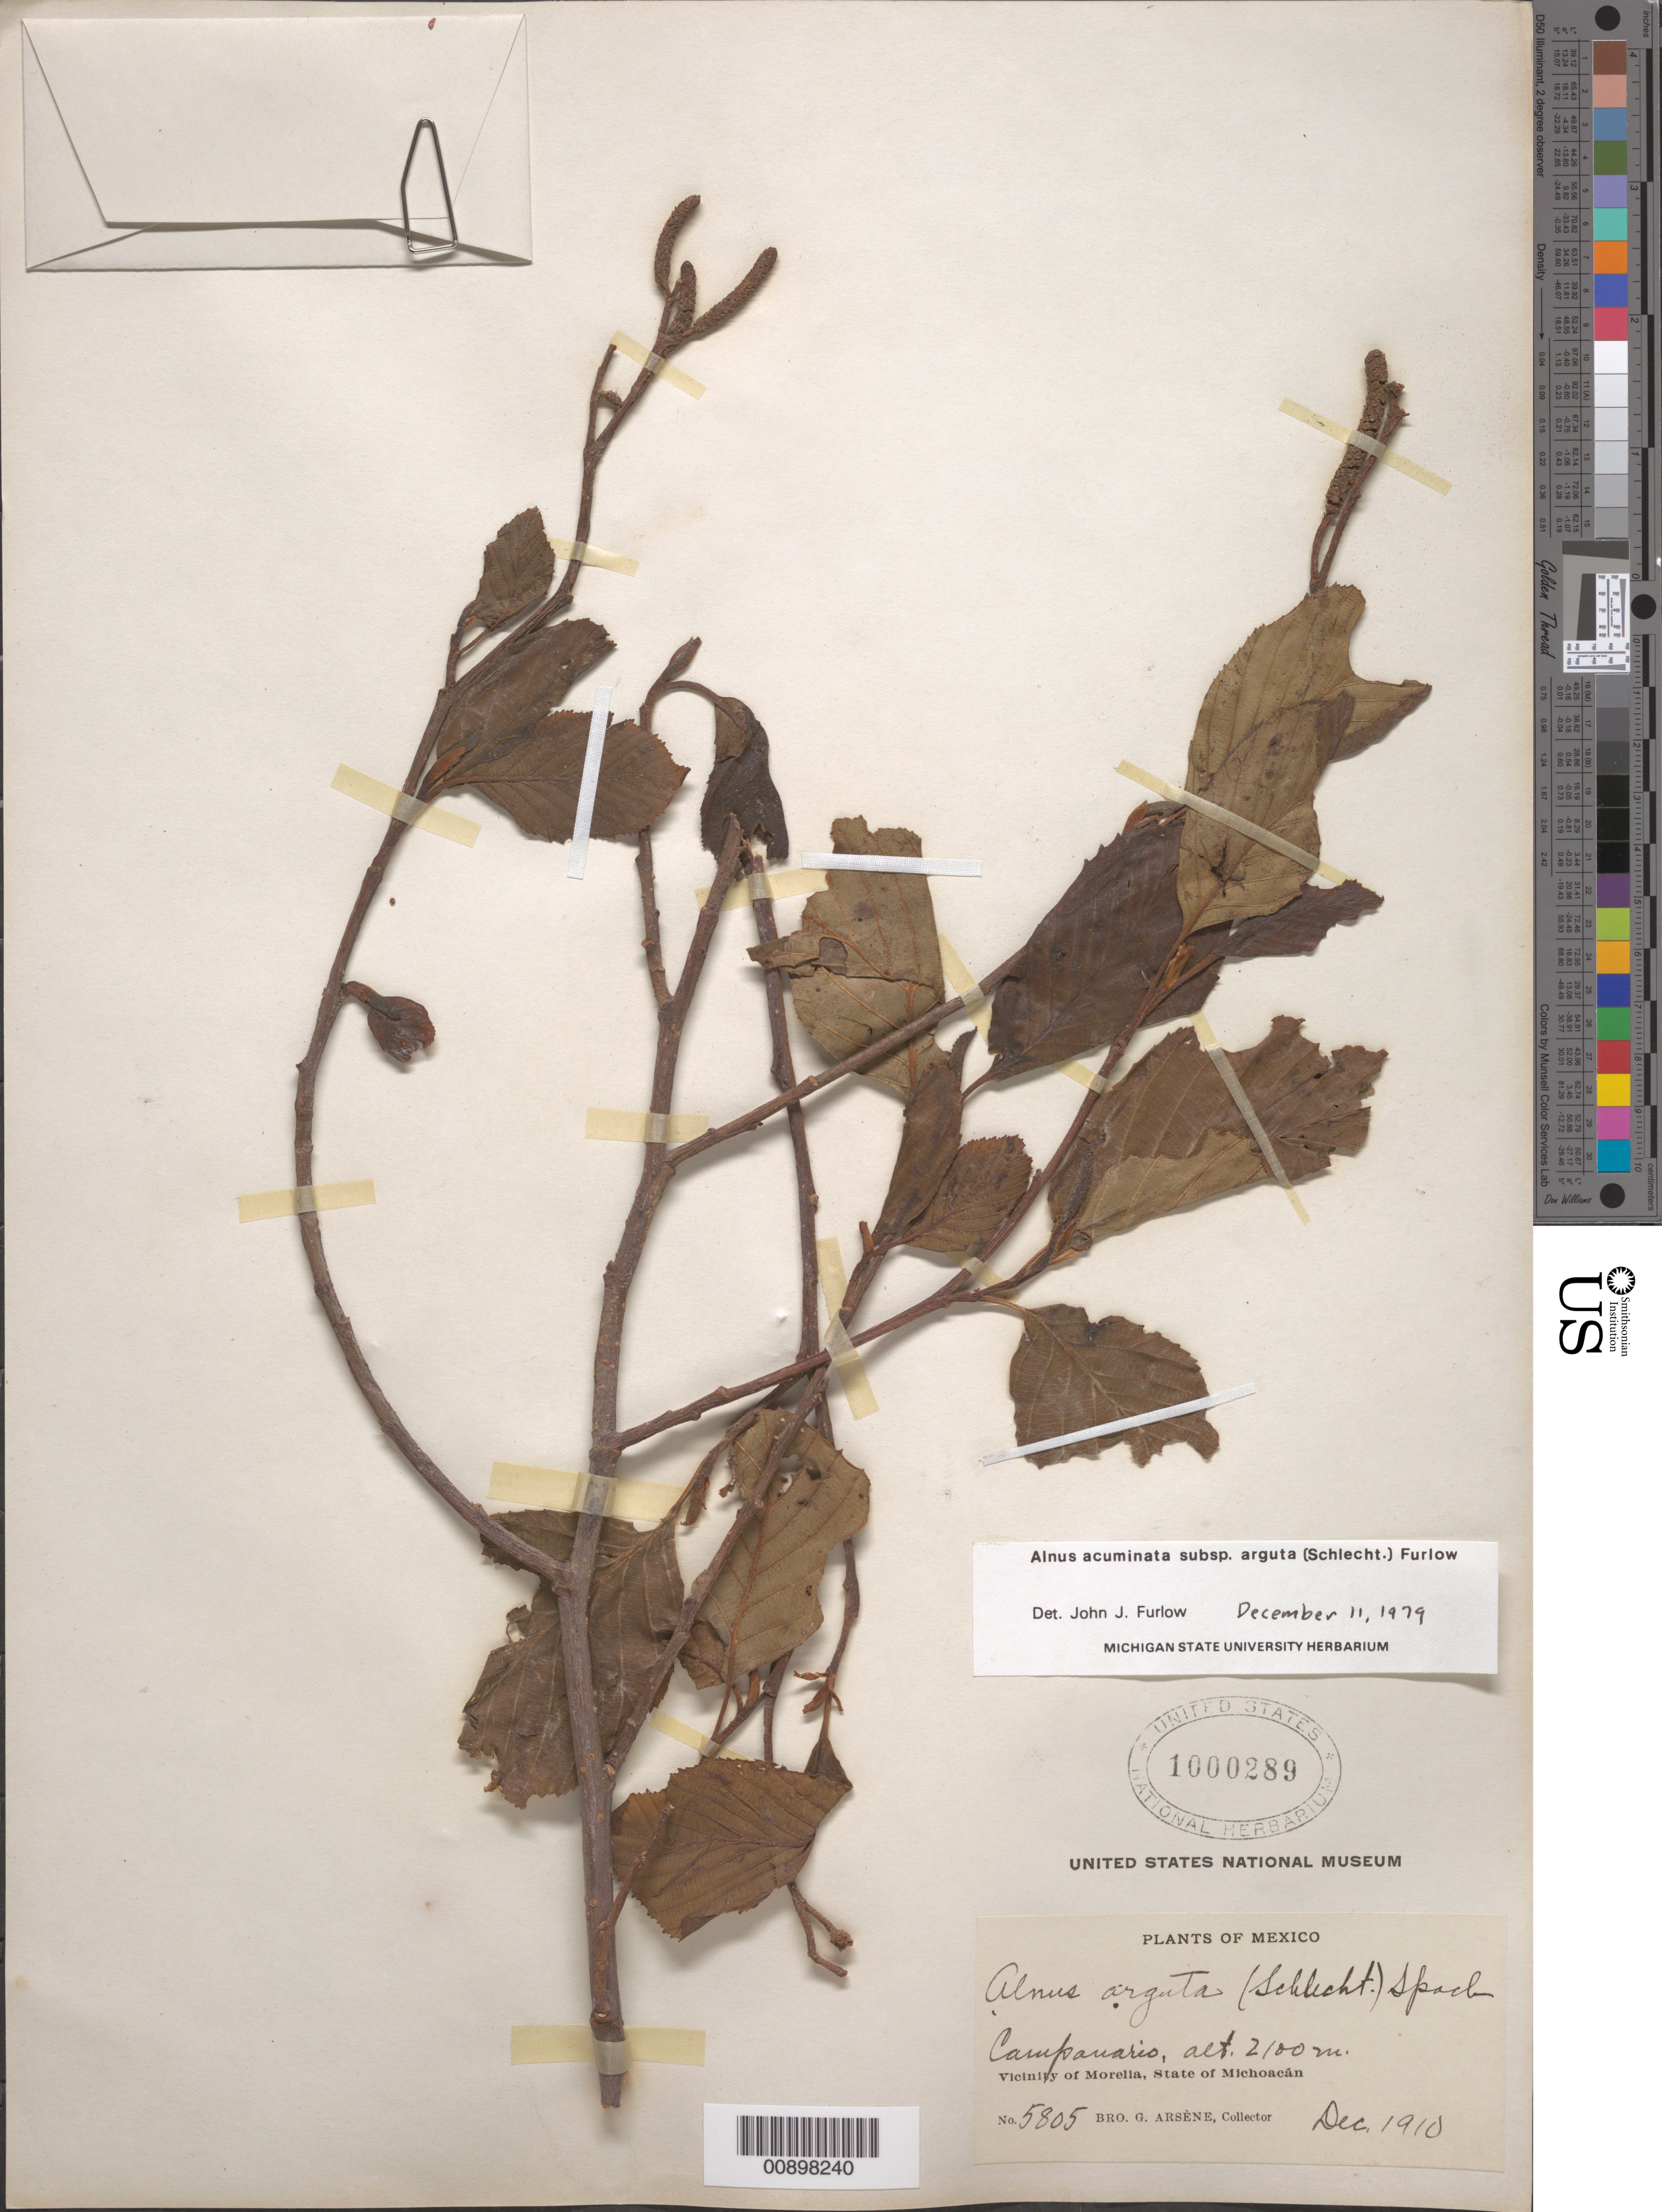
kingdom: Plantae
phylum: Tracheophyta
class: Magnoliopsida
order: Fagales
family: Betulaceae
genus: Alnus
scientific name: Alnus acuminata subsp. arguta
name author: (Schltdl.) Furlow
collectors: Bro. G. Arsène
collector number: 5805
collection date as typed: Dec 1910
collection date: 1910-12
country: Mexico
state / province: Michoacán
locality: Campanario. Vicinity of Morelia, State of Michoacán.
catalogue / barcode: US 1000289